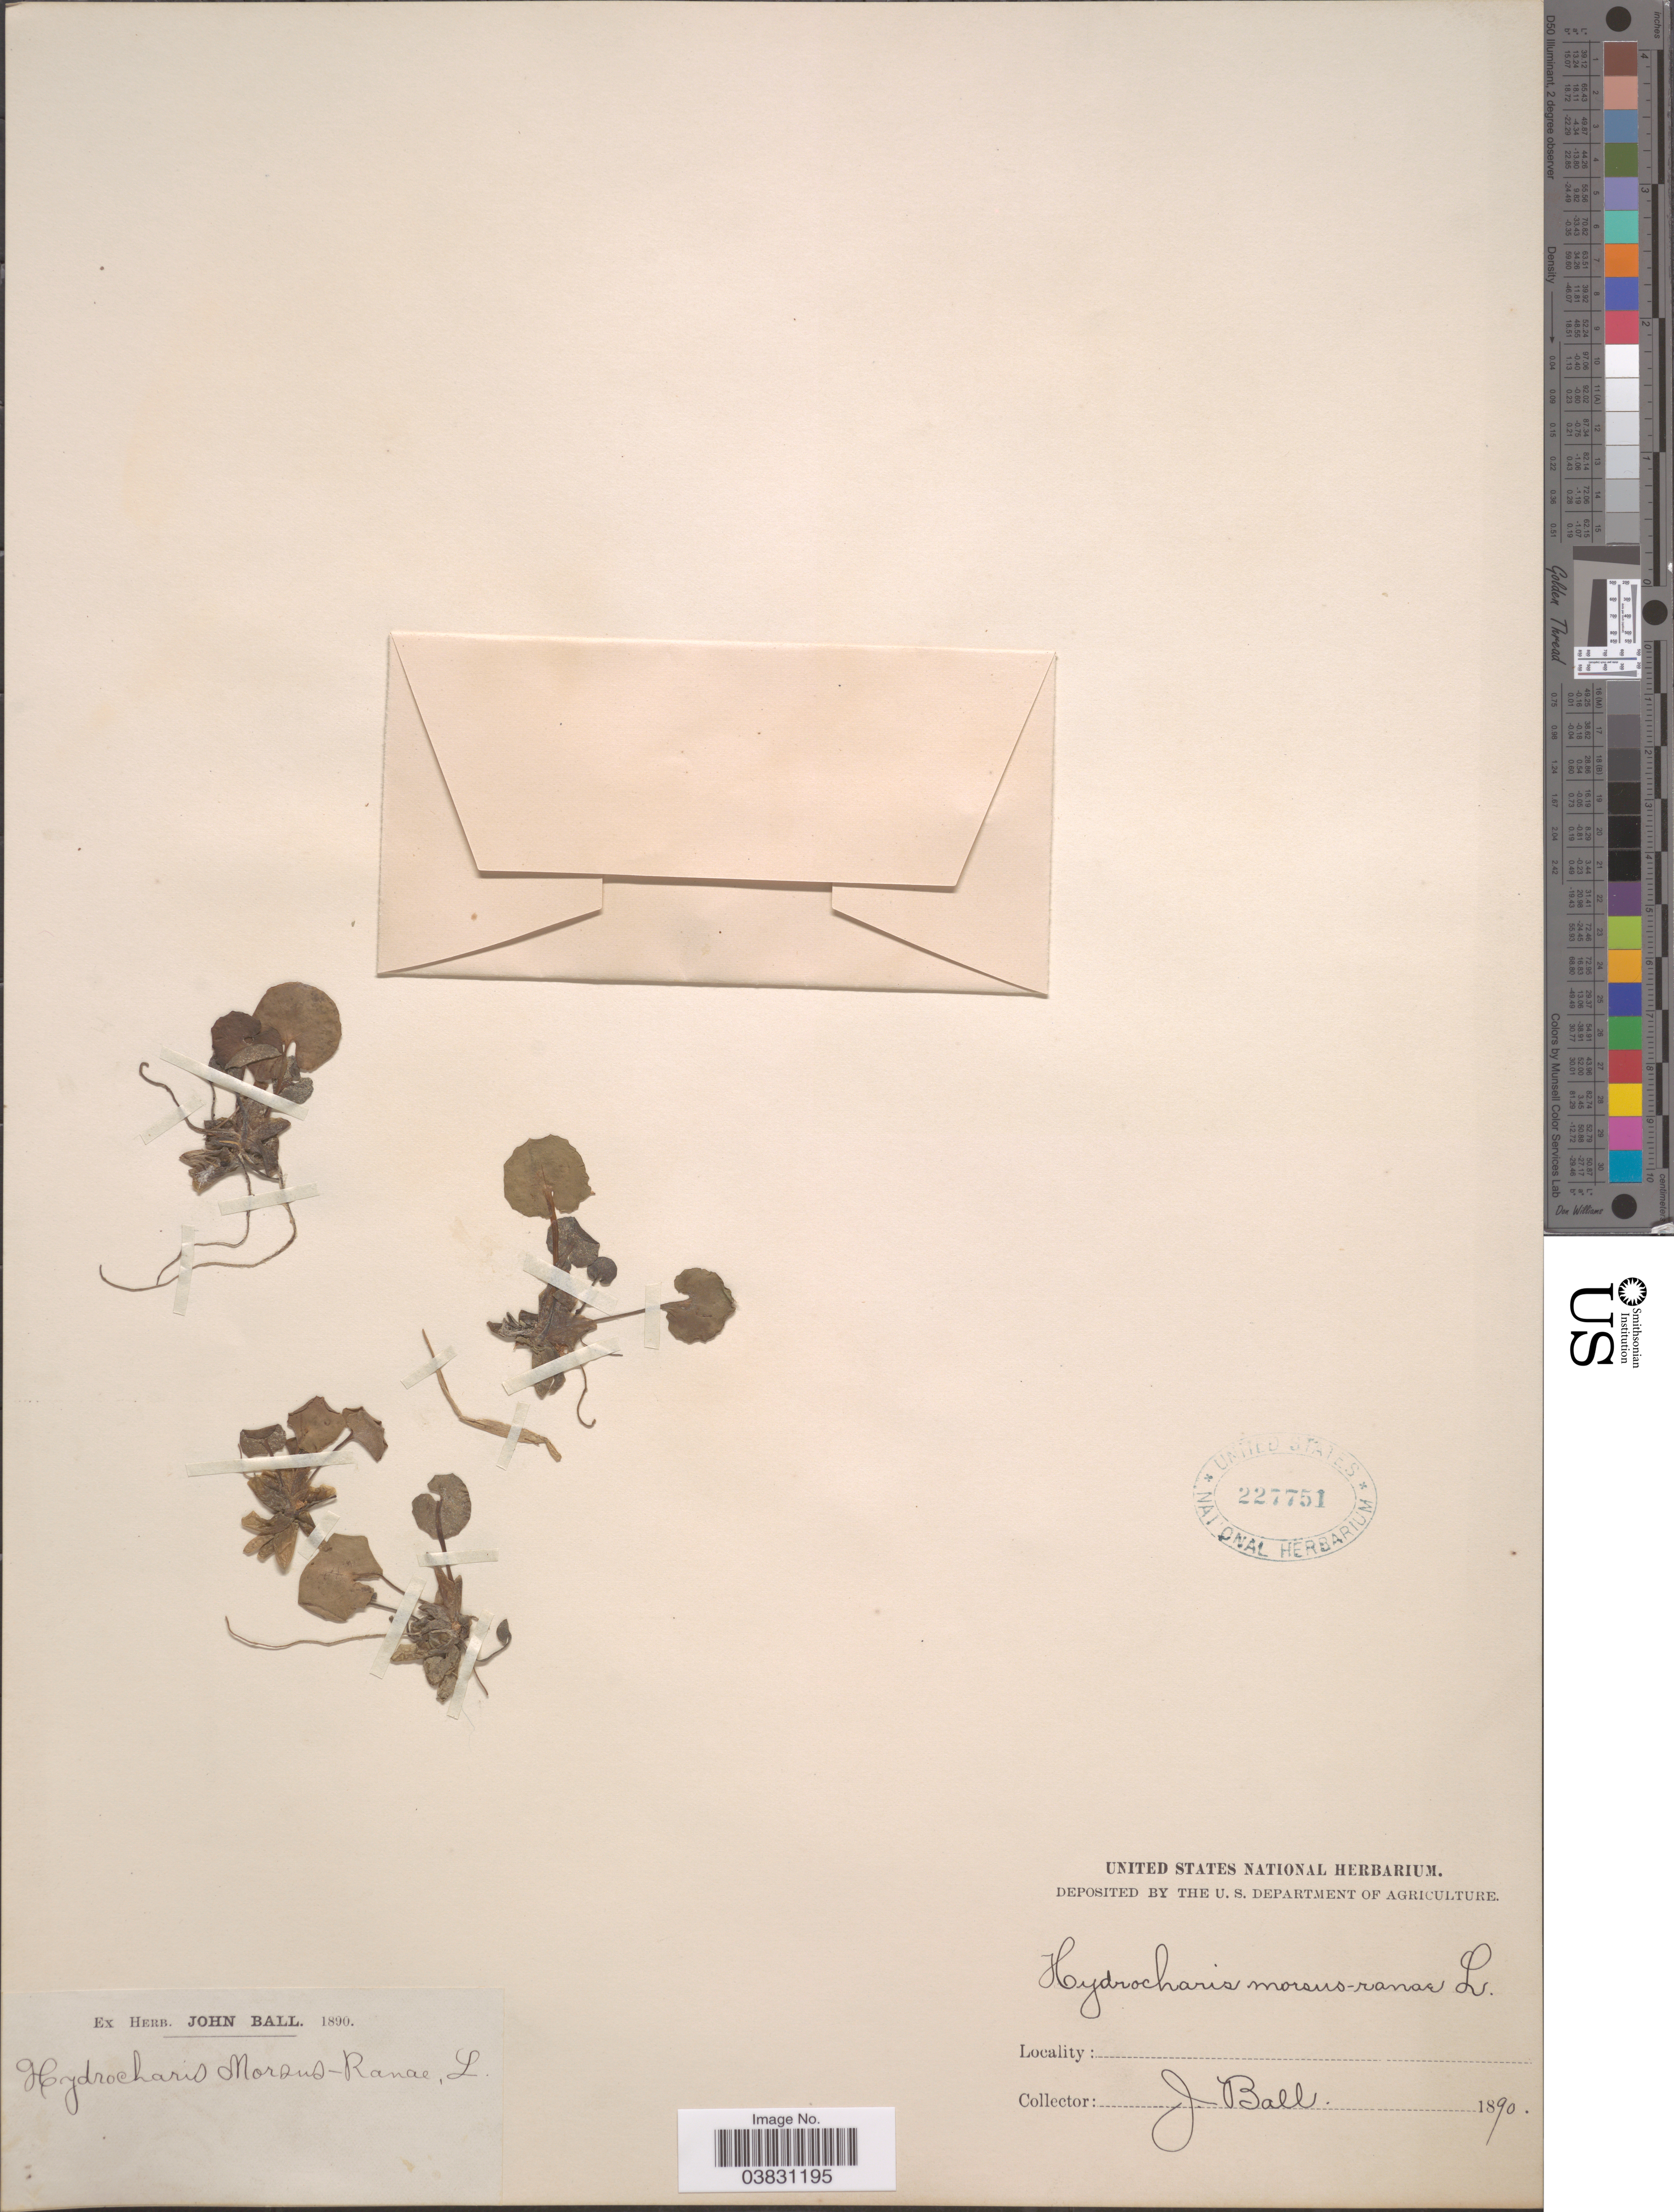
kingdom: Plantae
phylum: Tracheophyta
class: Liliopsida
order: Alismatales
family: Hydrocharitaceae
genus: Hydrocharis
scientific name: Hydrocharis morsus-ranae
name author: L.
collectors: J. Ball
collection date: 1890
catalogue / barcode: US 227751